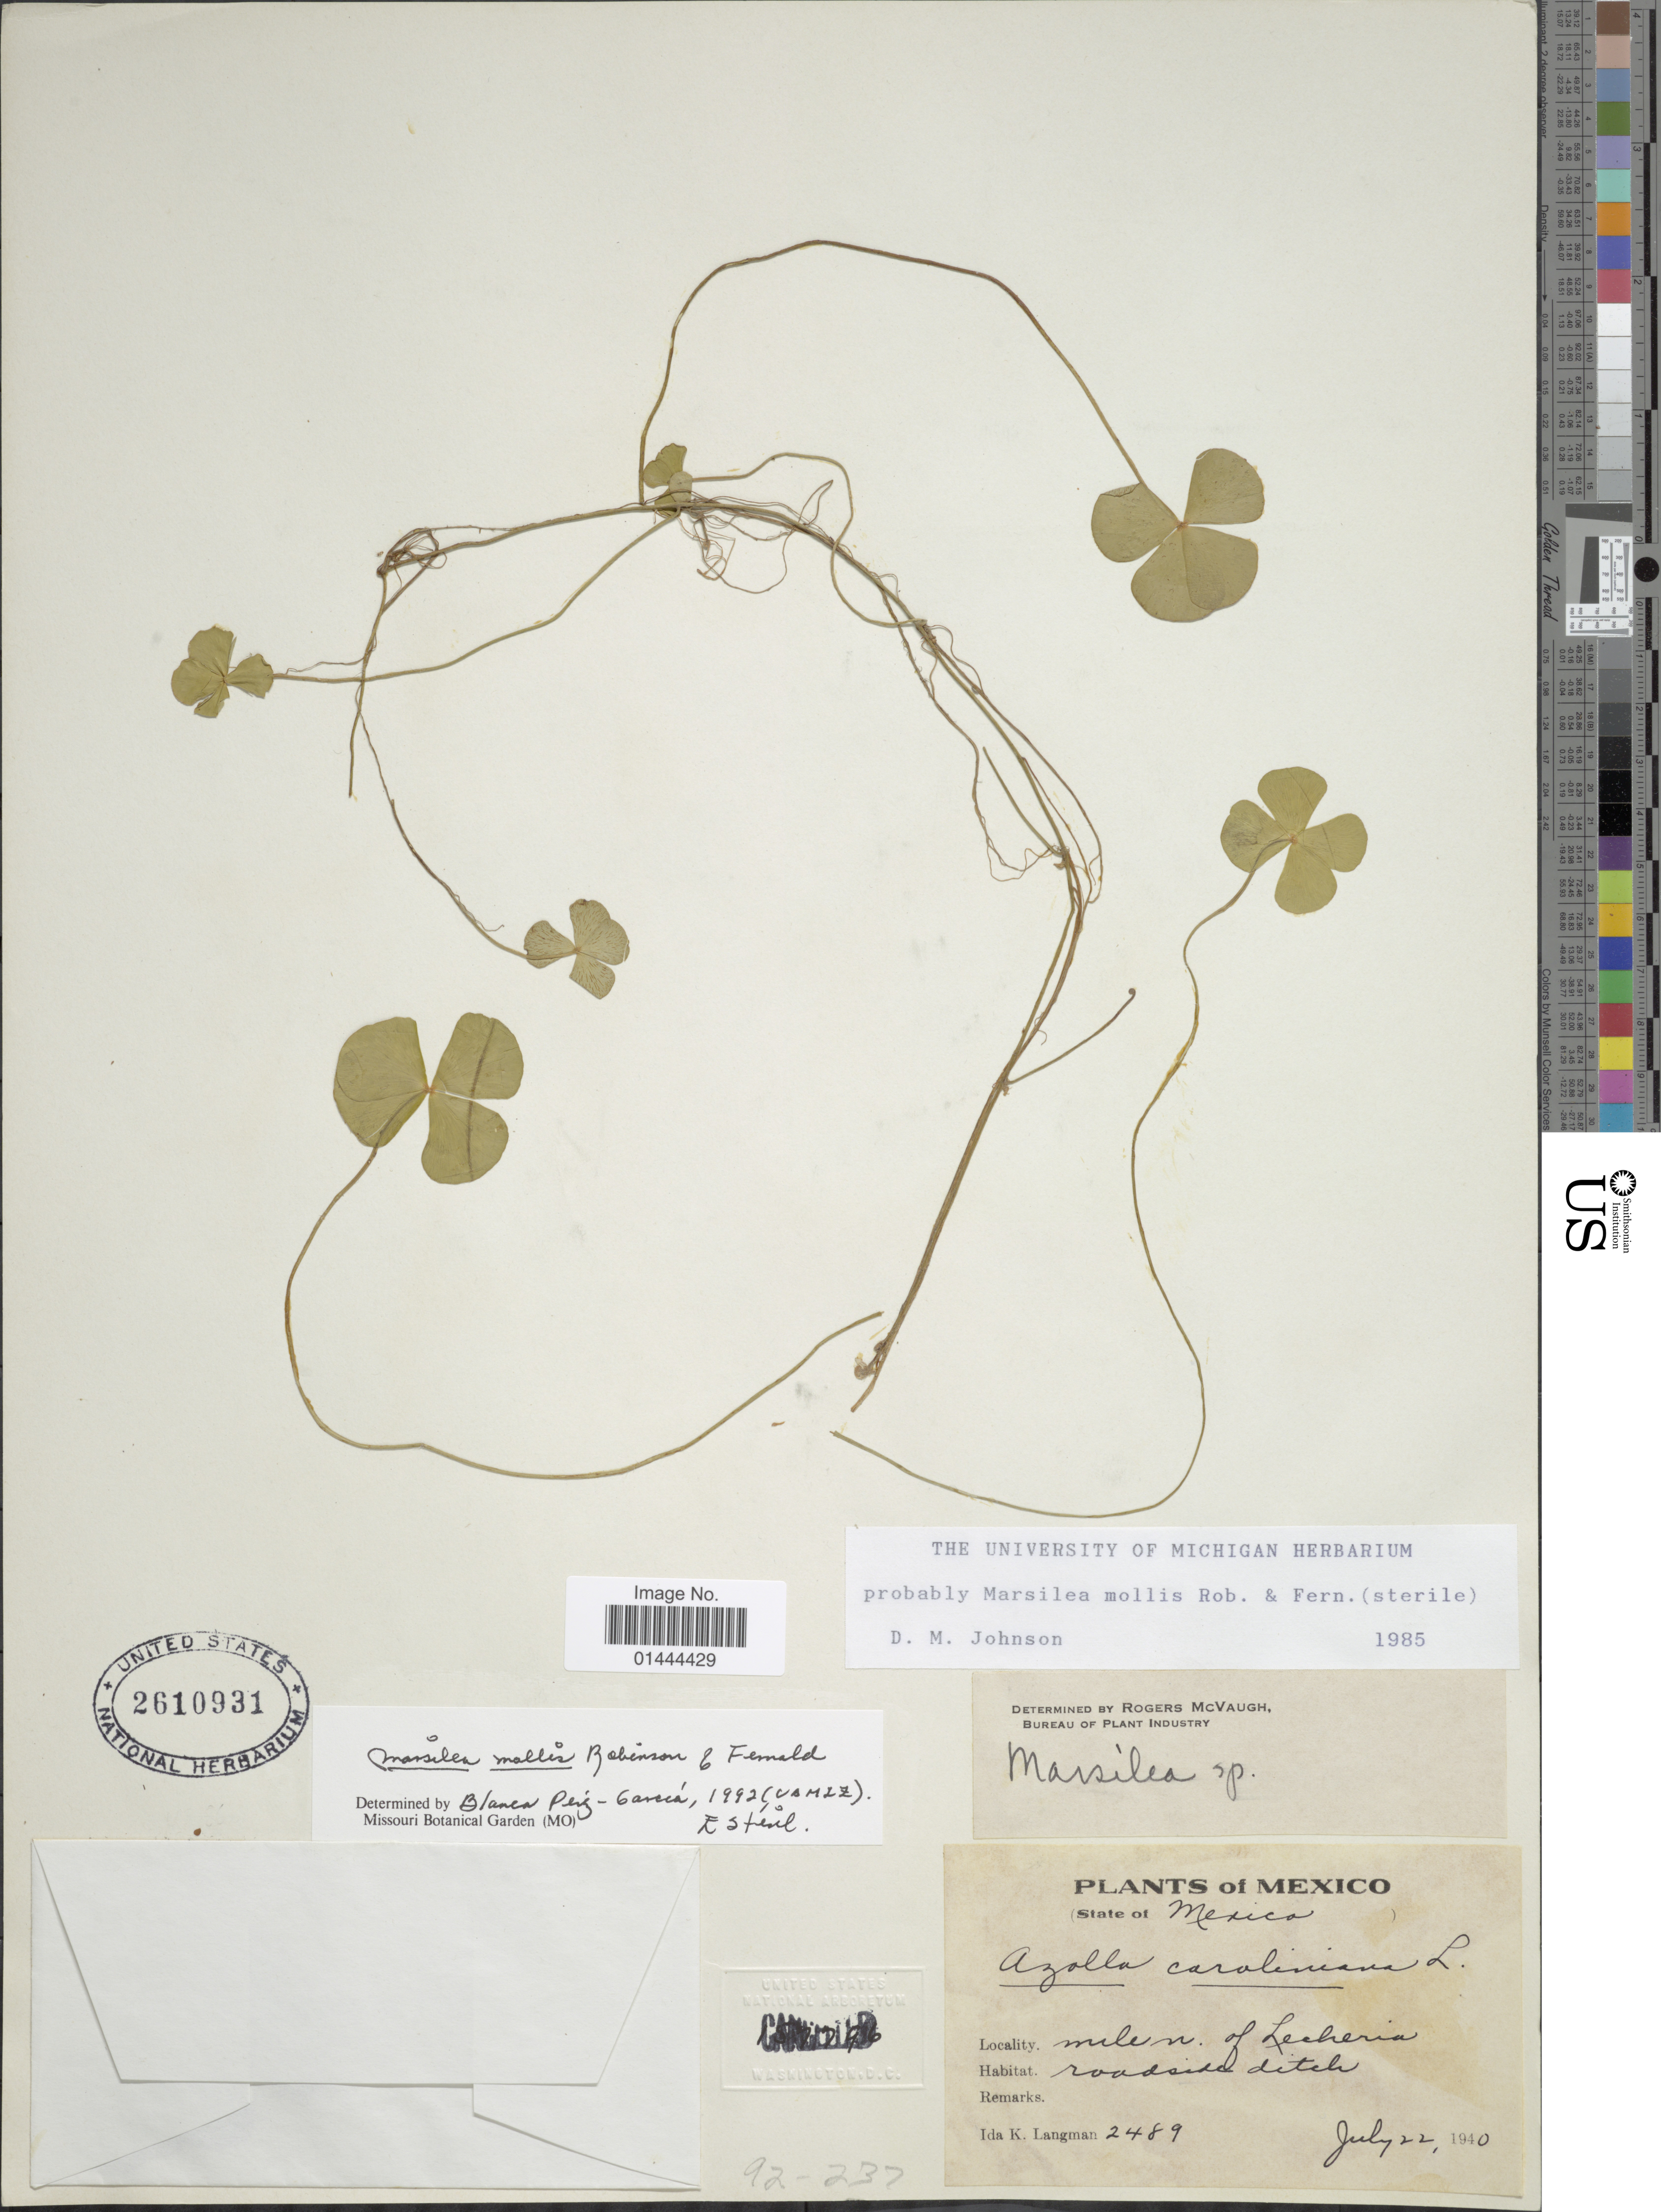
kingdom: Plantae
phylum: Tracheophyta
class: Polypodiopsida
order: Salviniales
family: Marsileaceae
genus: Marsilea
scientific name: Marsilea mollis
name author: B.L. Rob. & Fernald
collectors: I. K. Langman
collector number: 2489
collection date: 1940-07-22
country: Mexico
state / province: México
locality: Mile n. of Lecheria, roadside ditch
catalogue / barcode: US 2610931